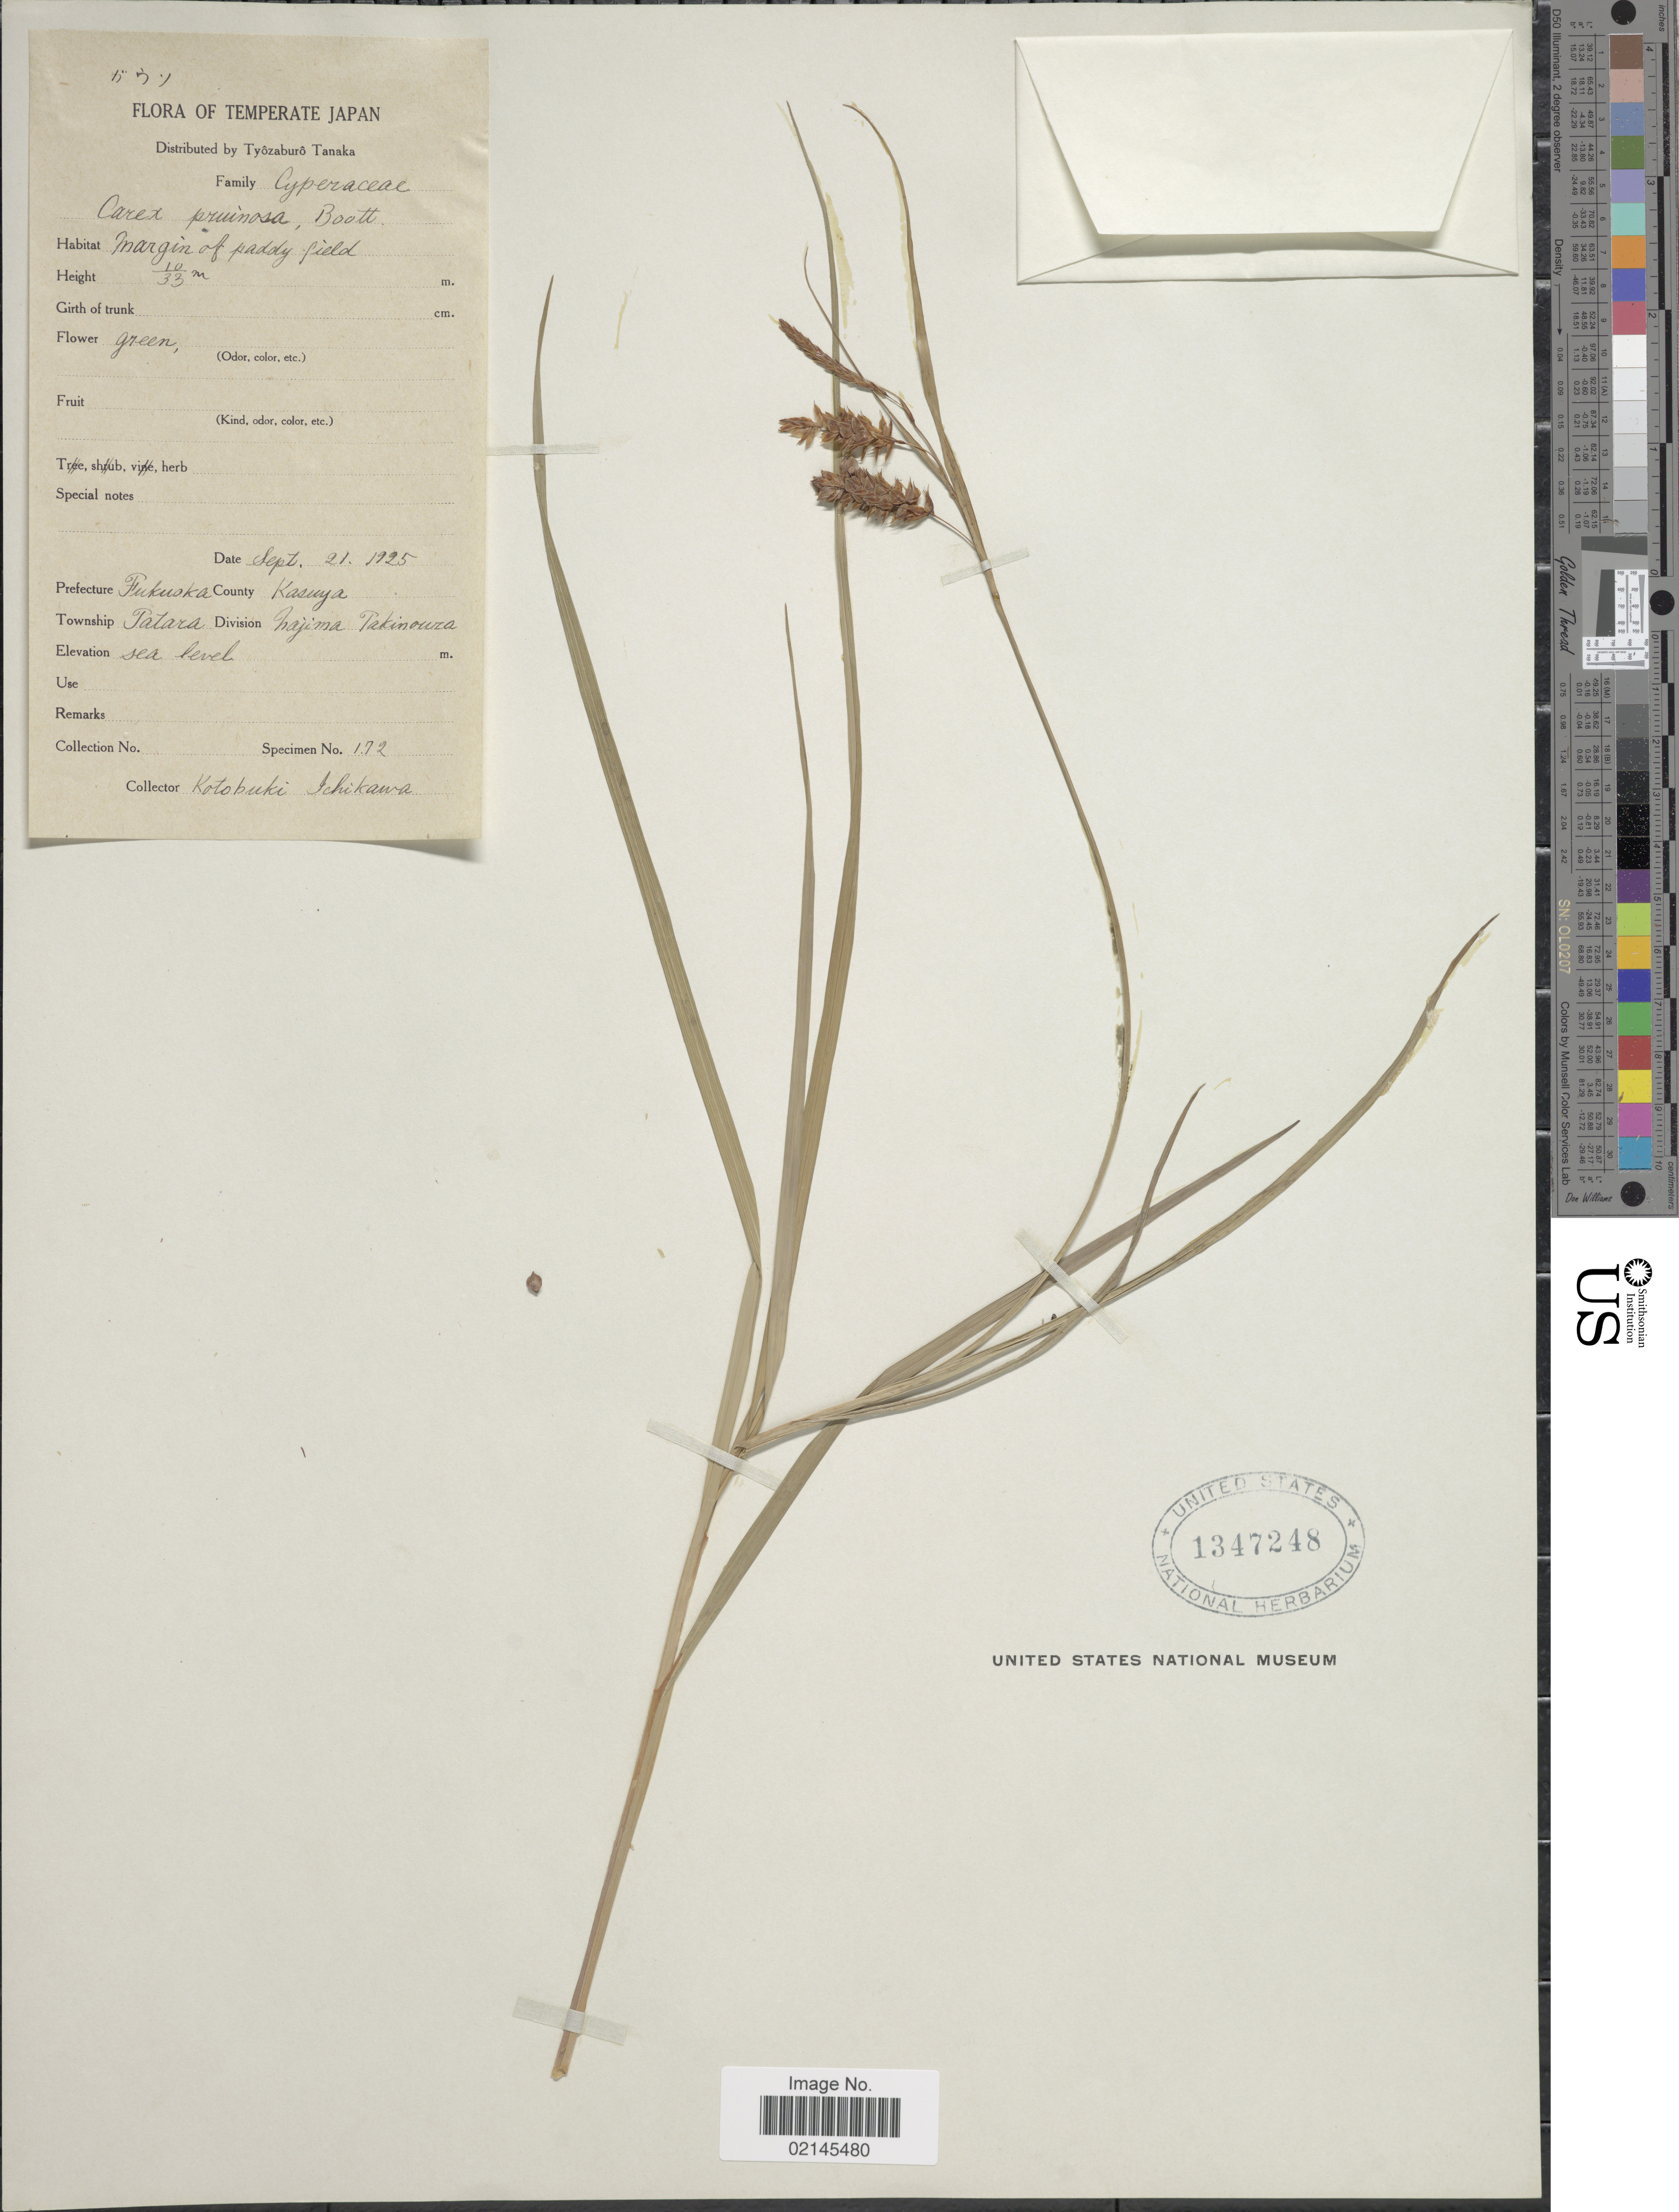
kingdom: Plantae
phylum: Tracheophyta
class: Liliopsida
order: Poales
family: Cyperaceae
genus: Carex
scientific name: Carex pruinosa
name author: Boott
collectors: K. Schikawa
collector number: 172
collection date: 1925-09-21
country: Japan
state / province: Hukuoka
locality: Temperate Japan, Prefecture Fukuoka, County Kasuya, Patara, Division Najima Pakinowra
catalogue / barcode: US 1347248